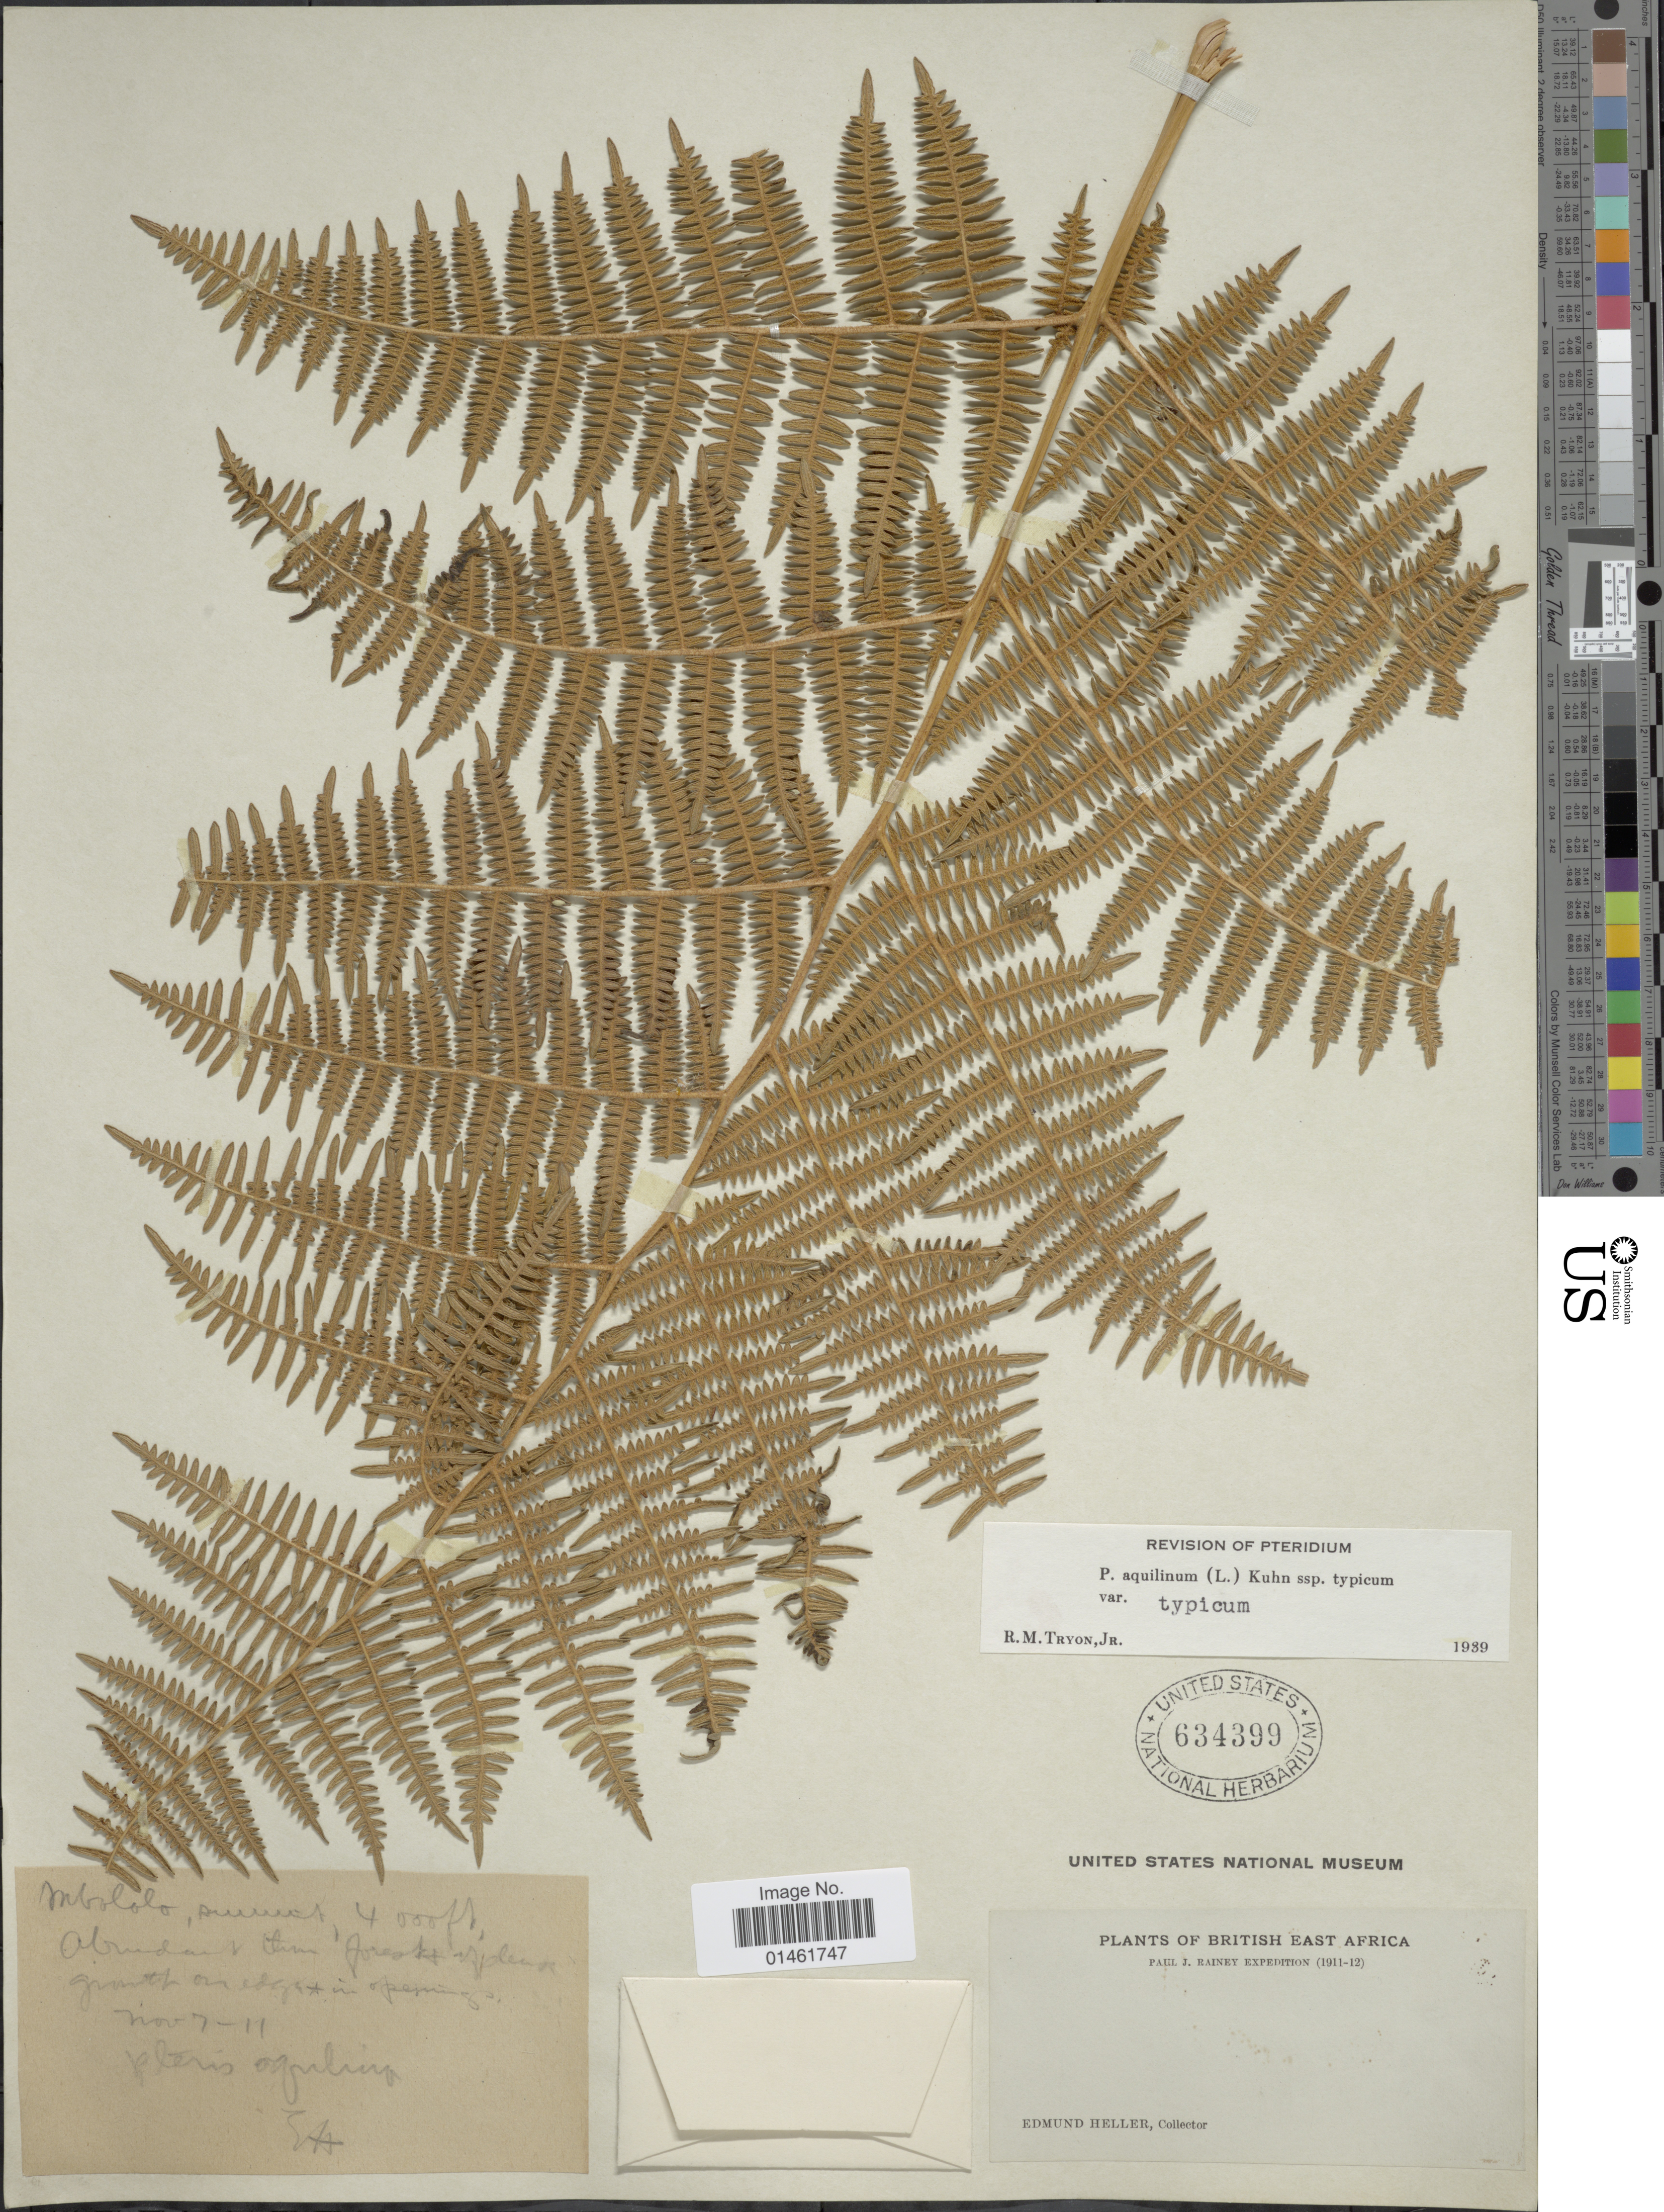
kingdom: Plantae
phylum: Tracheophyta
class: Polypodiopsida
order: Polypodiales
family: Dennstaedtiaceae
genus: Pteridium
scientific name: Pteridium aquilinum var. typicum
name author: R.M. Tryon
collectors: E. Heller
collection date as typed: Transcribed d/m/y: 7/11/11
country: Kenya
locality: British East Africa, Mbololo [interpreted]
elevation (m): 1219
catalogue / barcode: US 634399